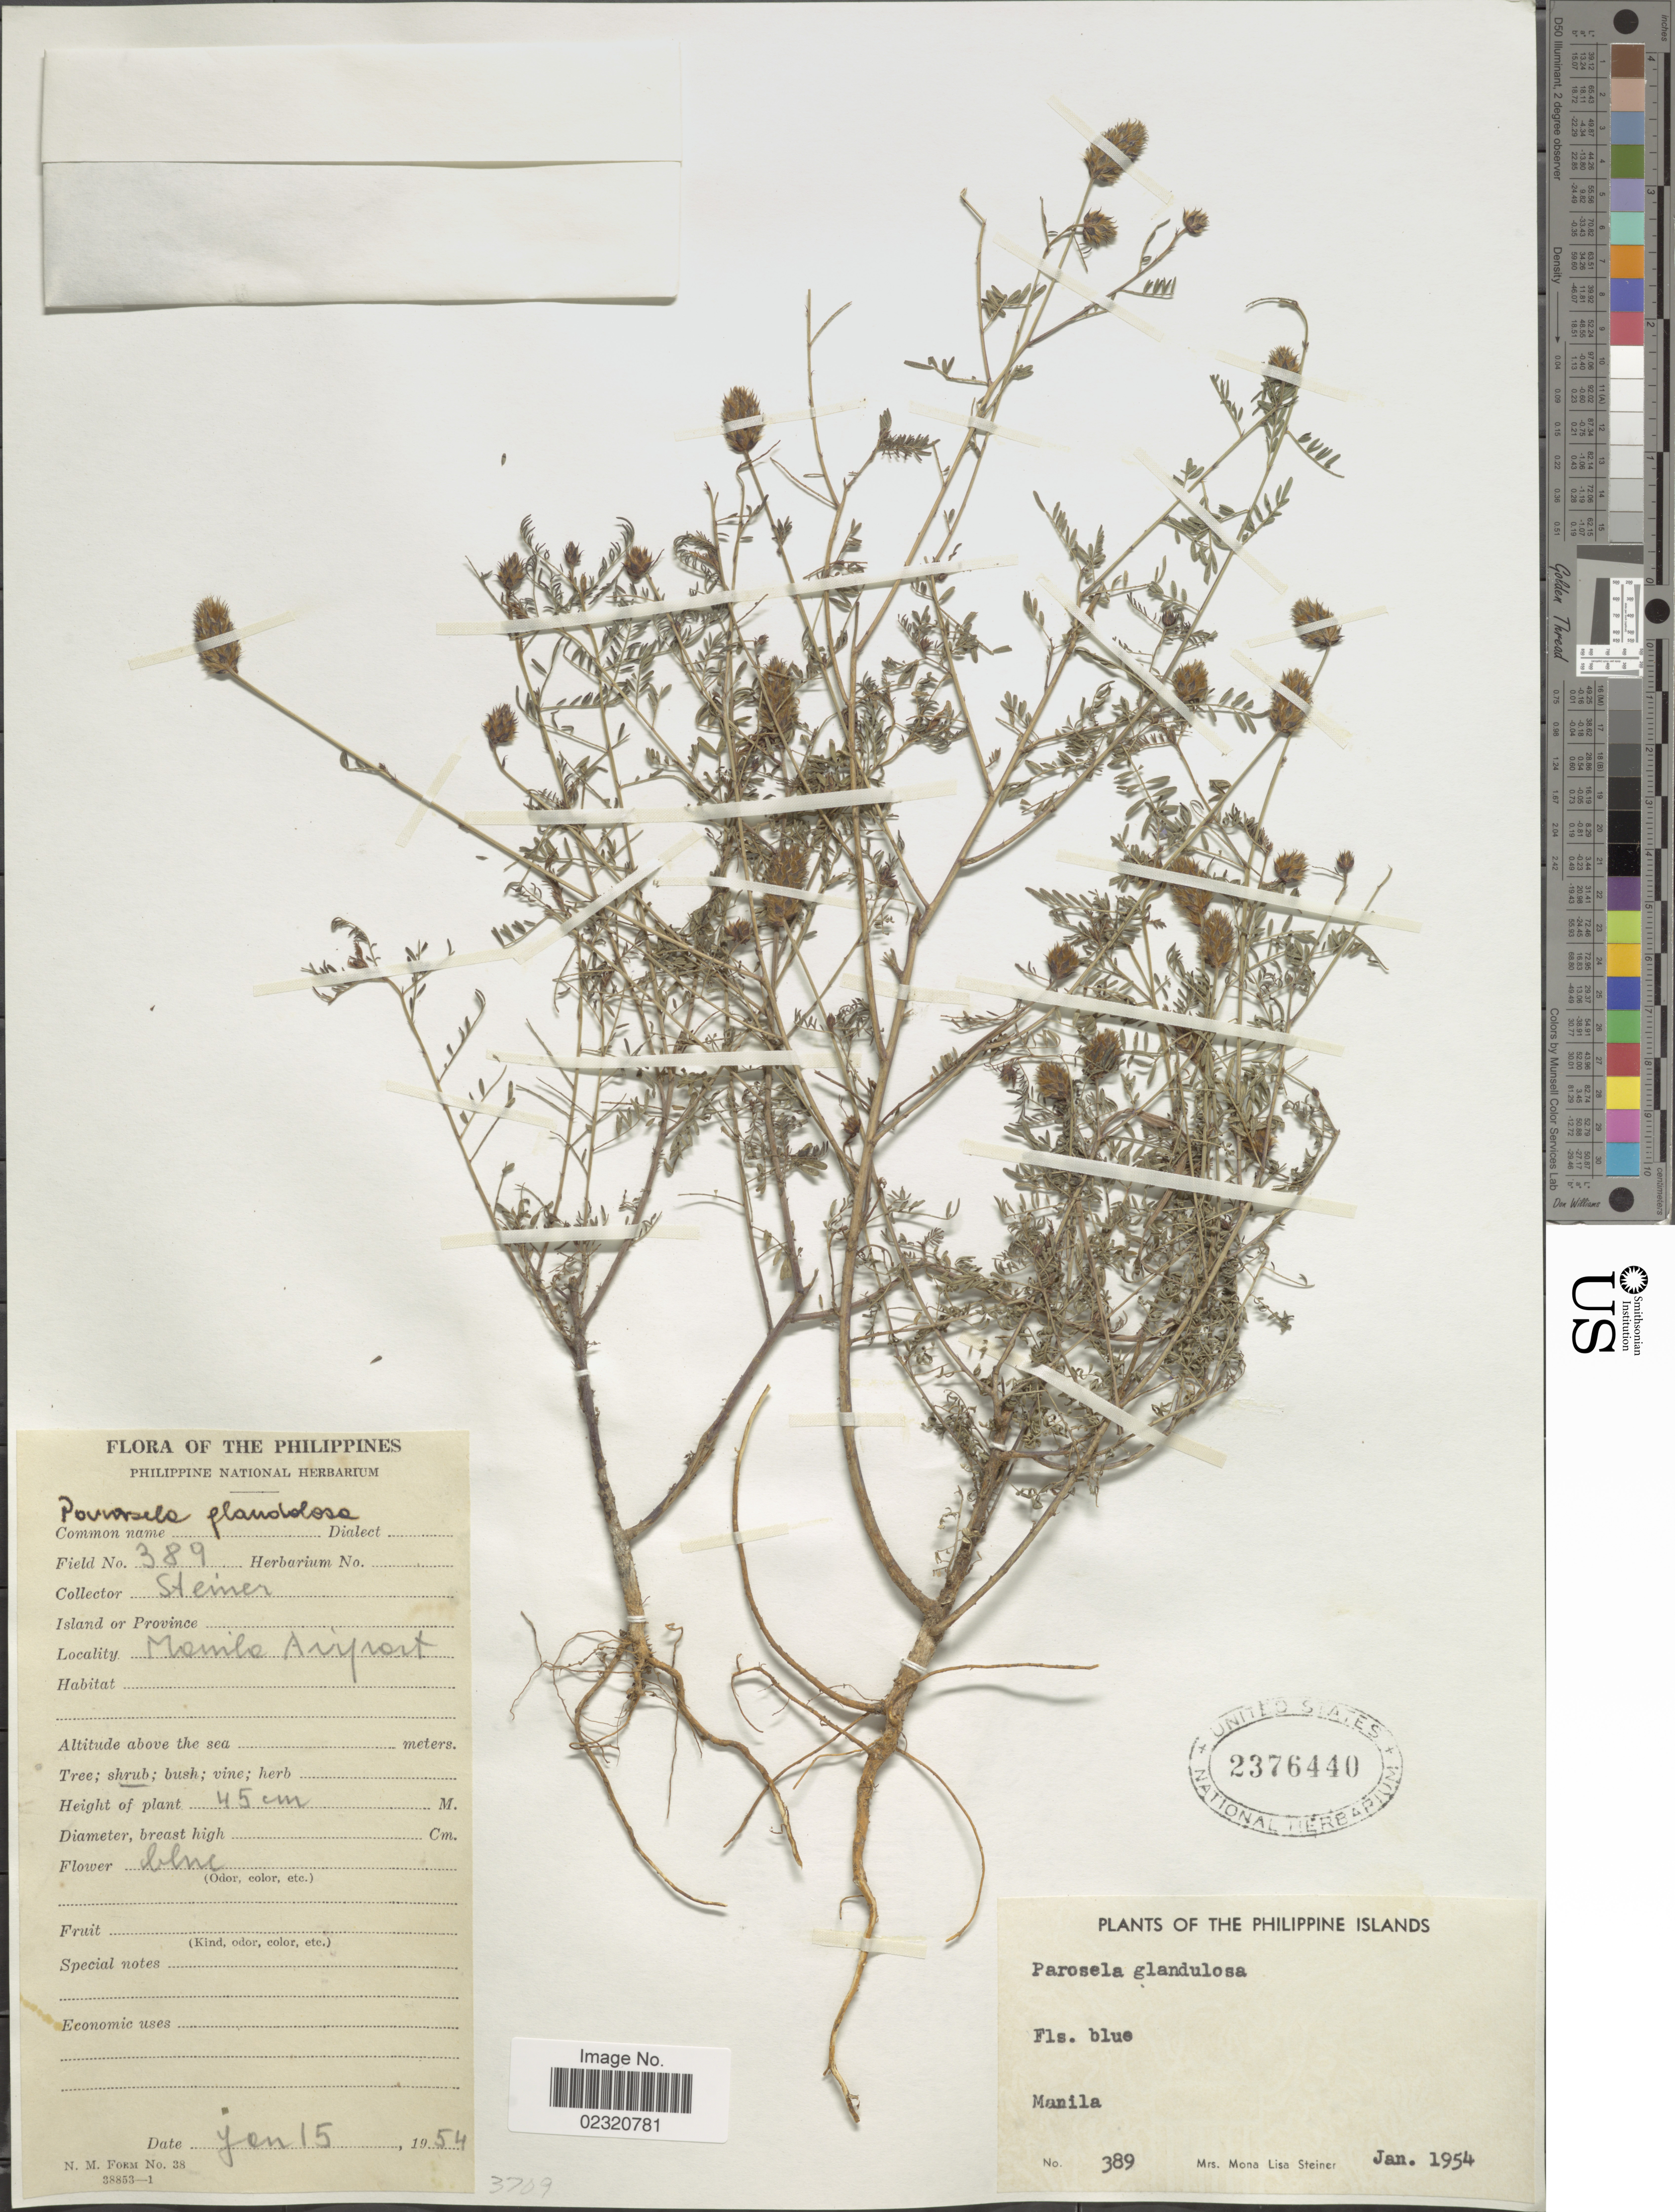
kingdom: Plantae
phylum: Tracheophyta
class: Magnoliopsida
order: Fabales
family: Fabaceae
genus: Dalea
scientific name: Dalea cliffortiana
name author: Willd.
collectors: M. Steiner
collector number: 389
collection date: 1954-01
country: Philippines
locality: Manila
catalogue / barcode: US 2376440